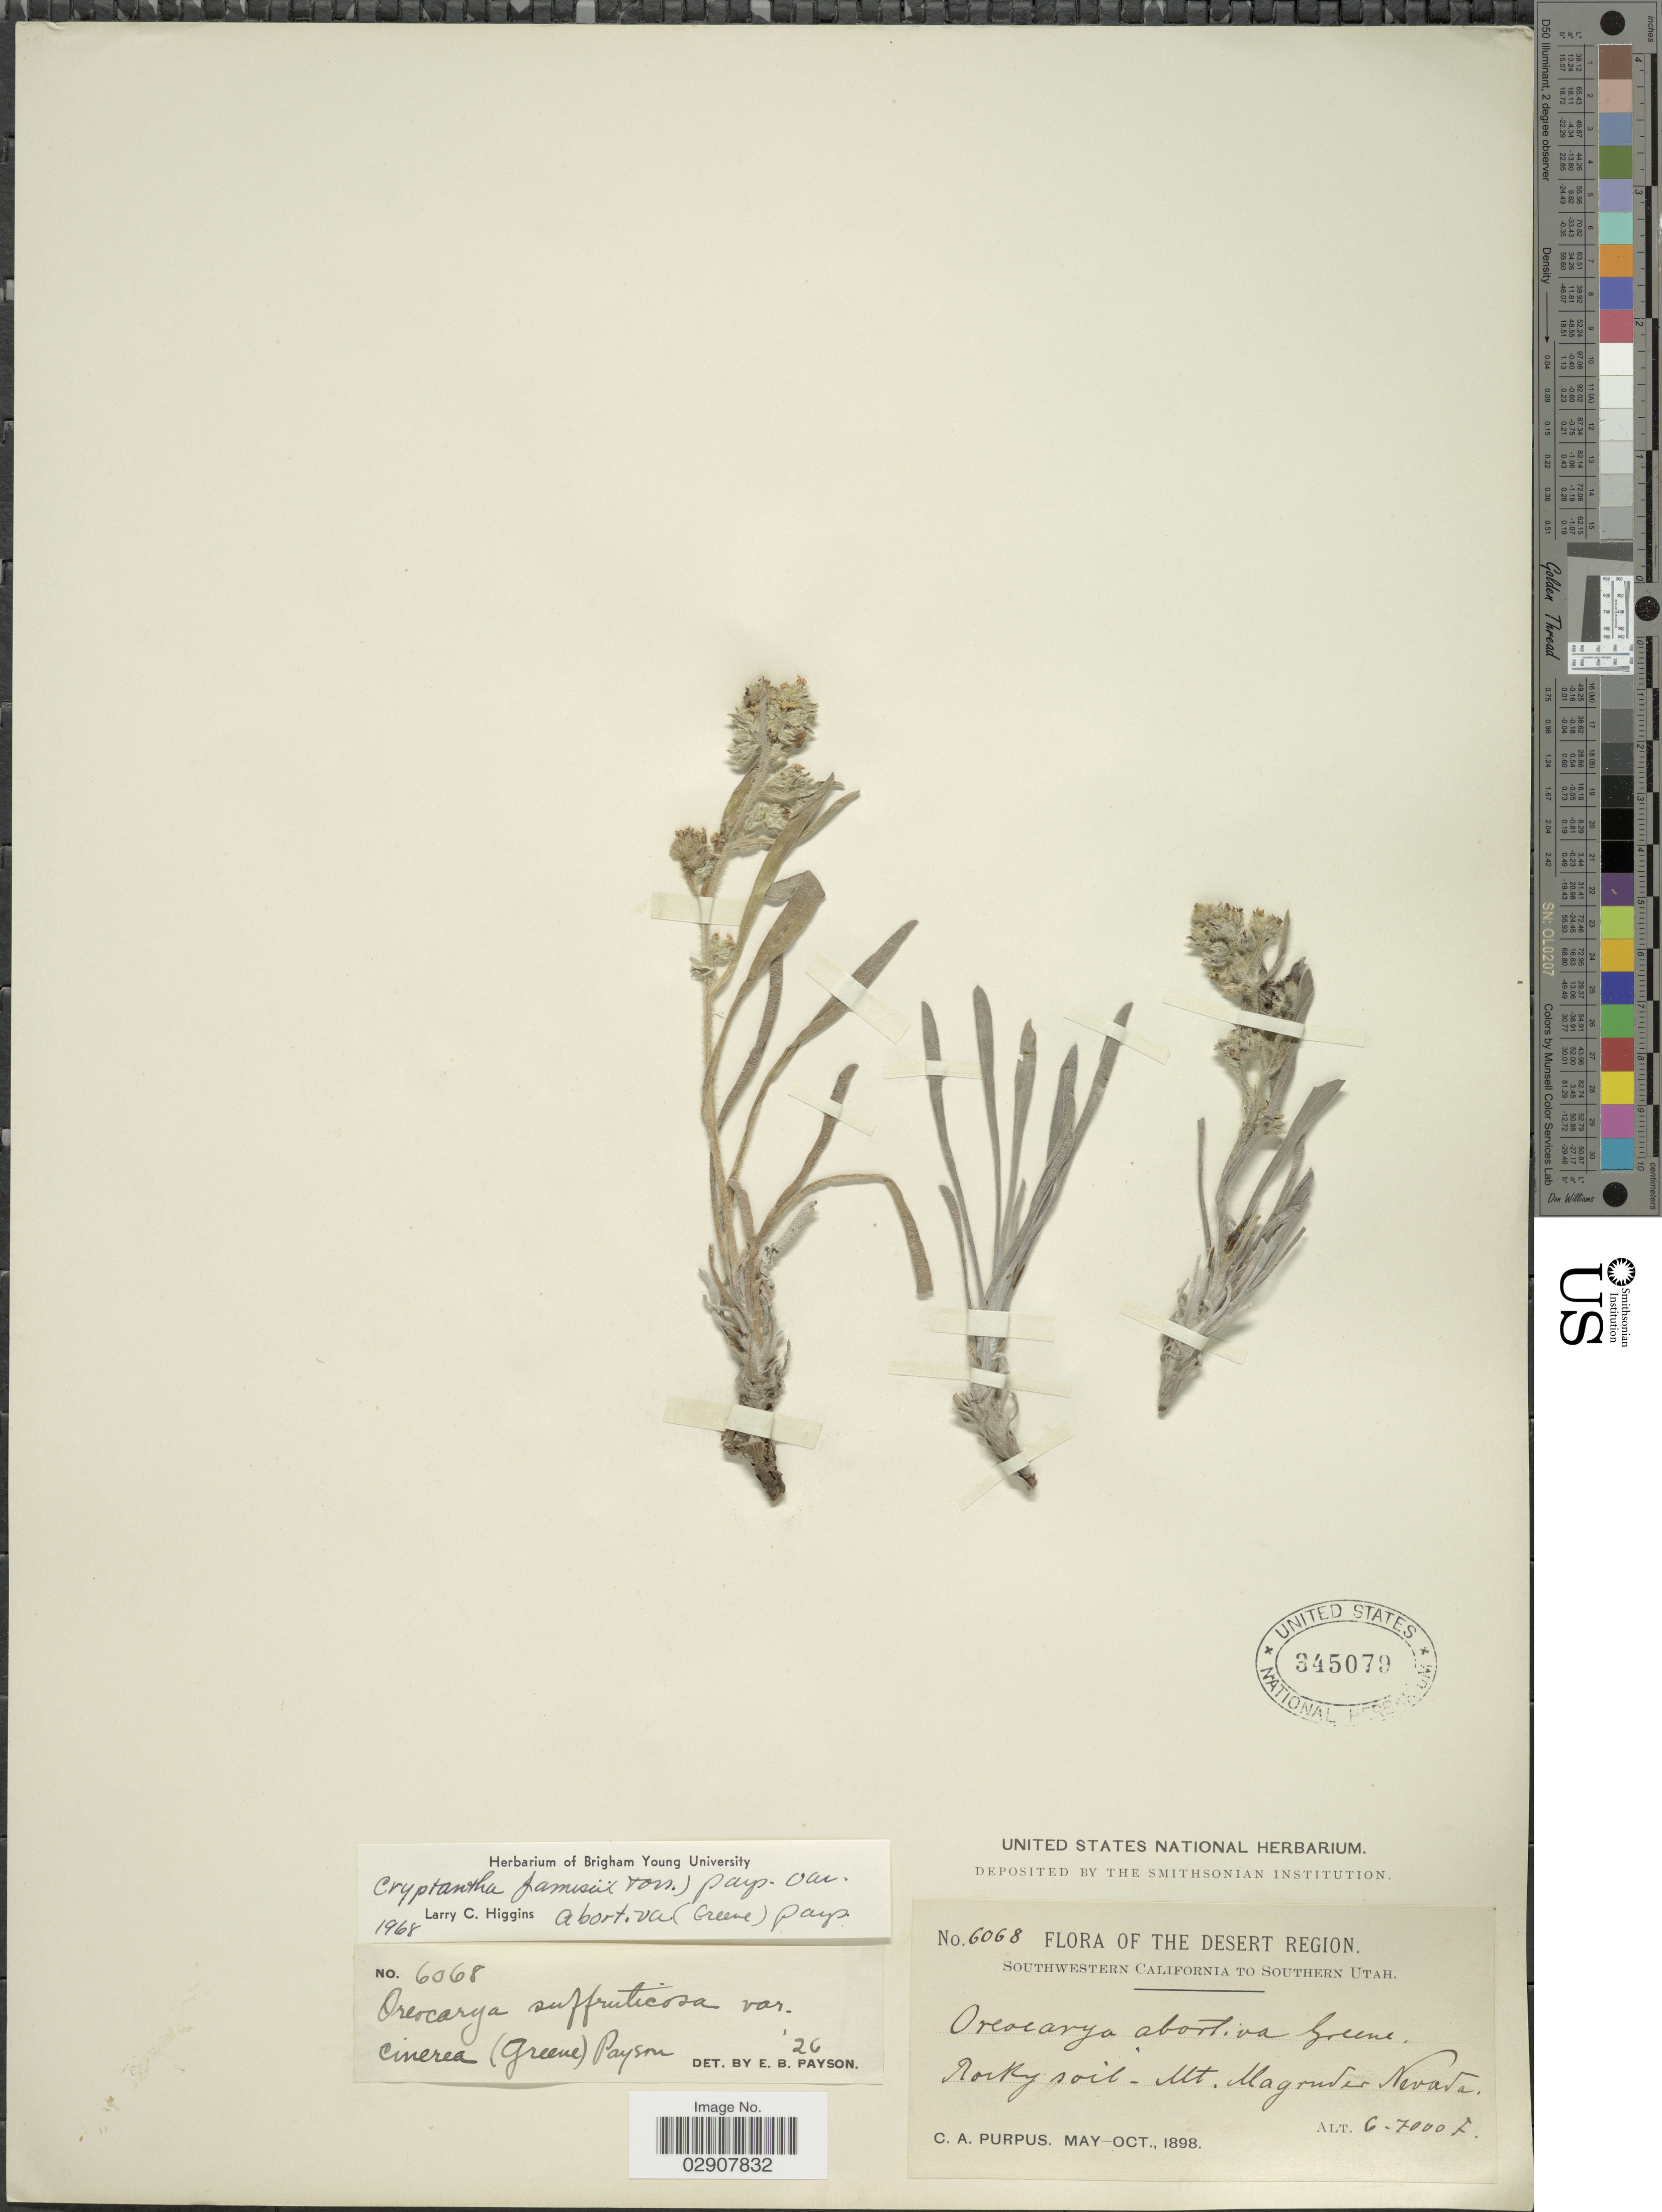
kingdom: Plantae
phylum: Tracheophyta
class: Magnoliopsida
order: Boraginales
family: Boraginaceae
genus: Cryptantha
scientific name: Cryptantha jamesii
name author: (Torr.) Payson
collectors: C. A. Purpus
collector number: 6068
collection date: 1898-05/1898-10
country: United States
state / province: Utah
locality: Rocky soil - Mt. Magruder Nevada. Desert Region. Southern Utah.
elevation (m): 1829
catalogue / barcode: US 345079